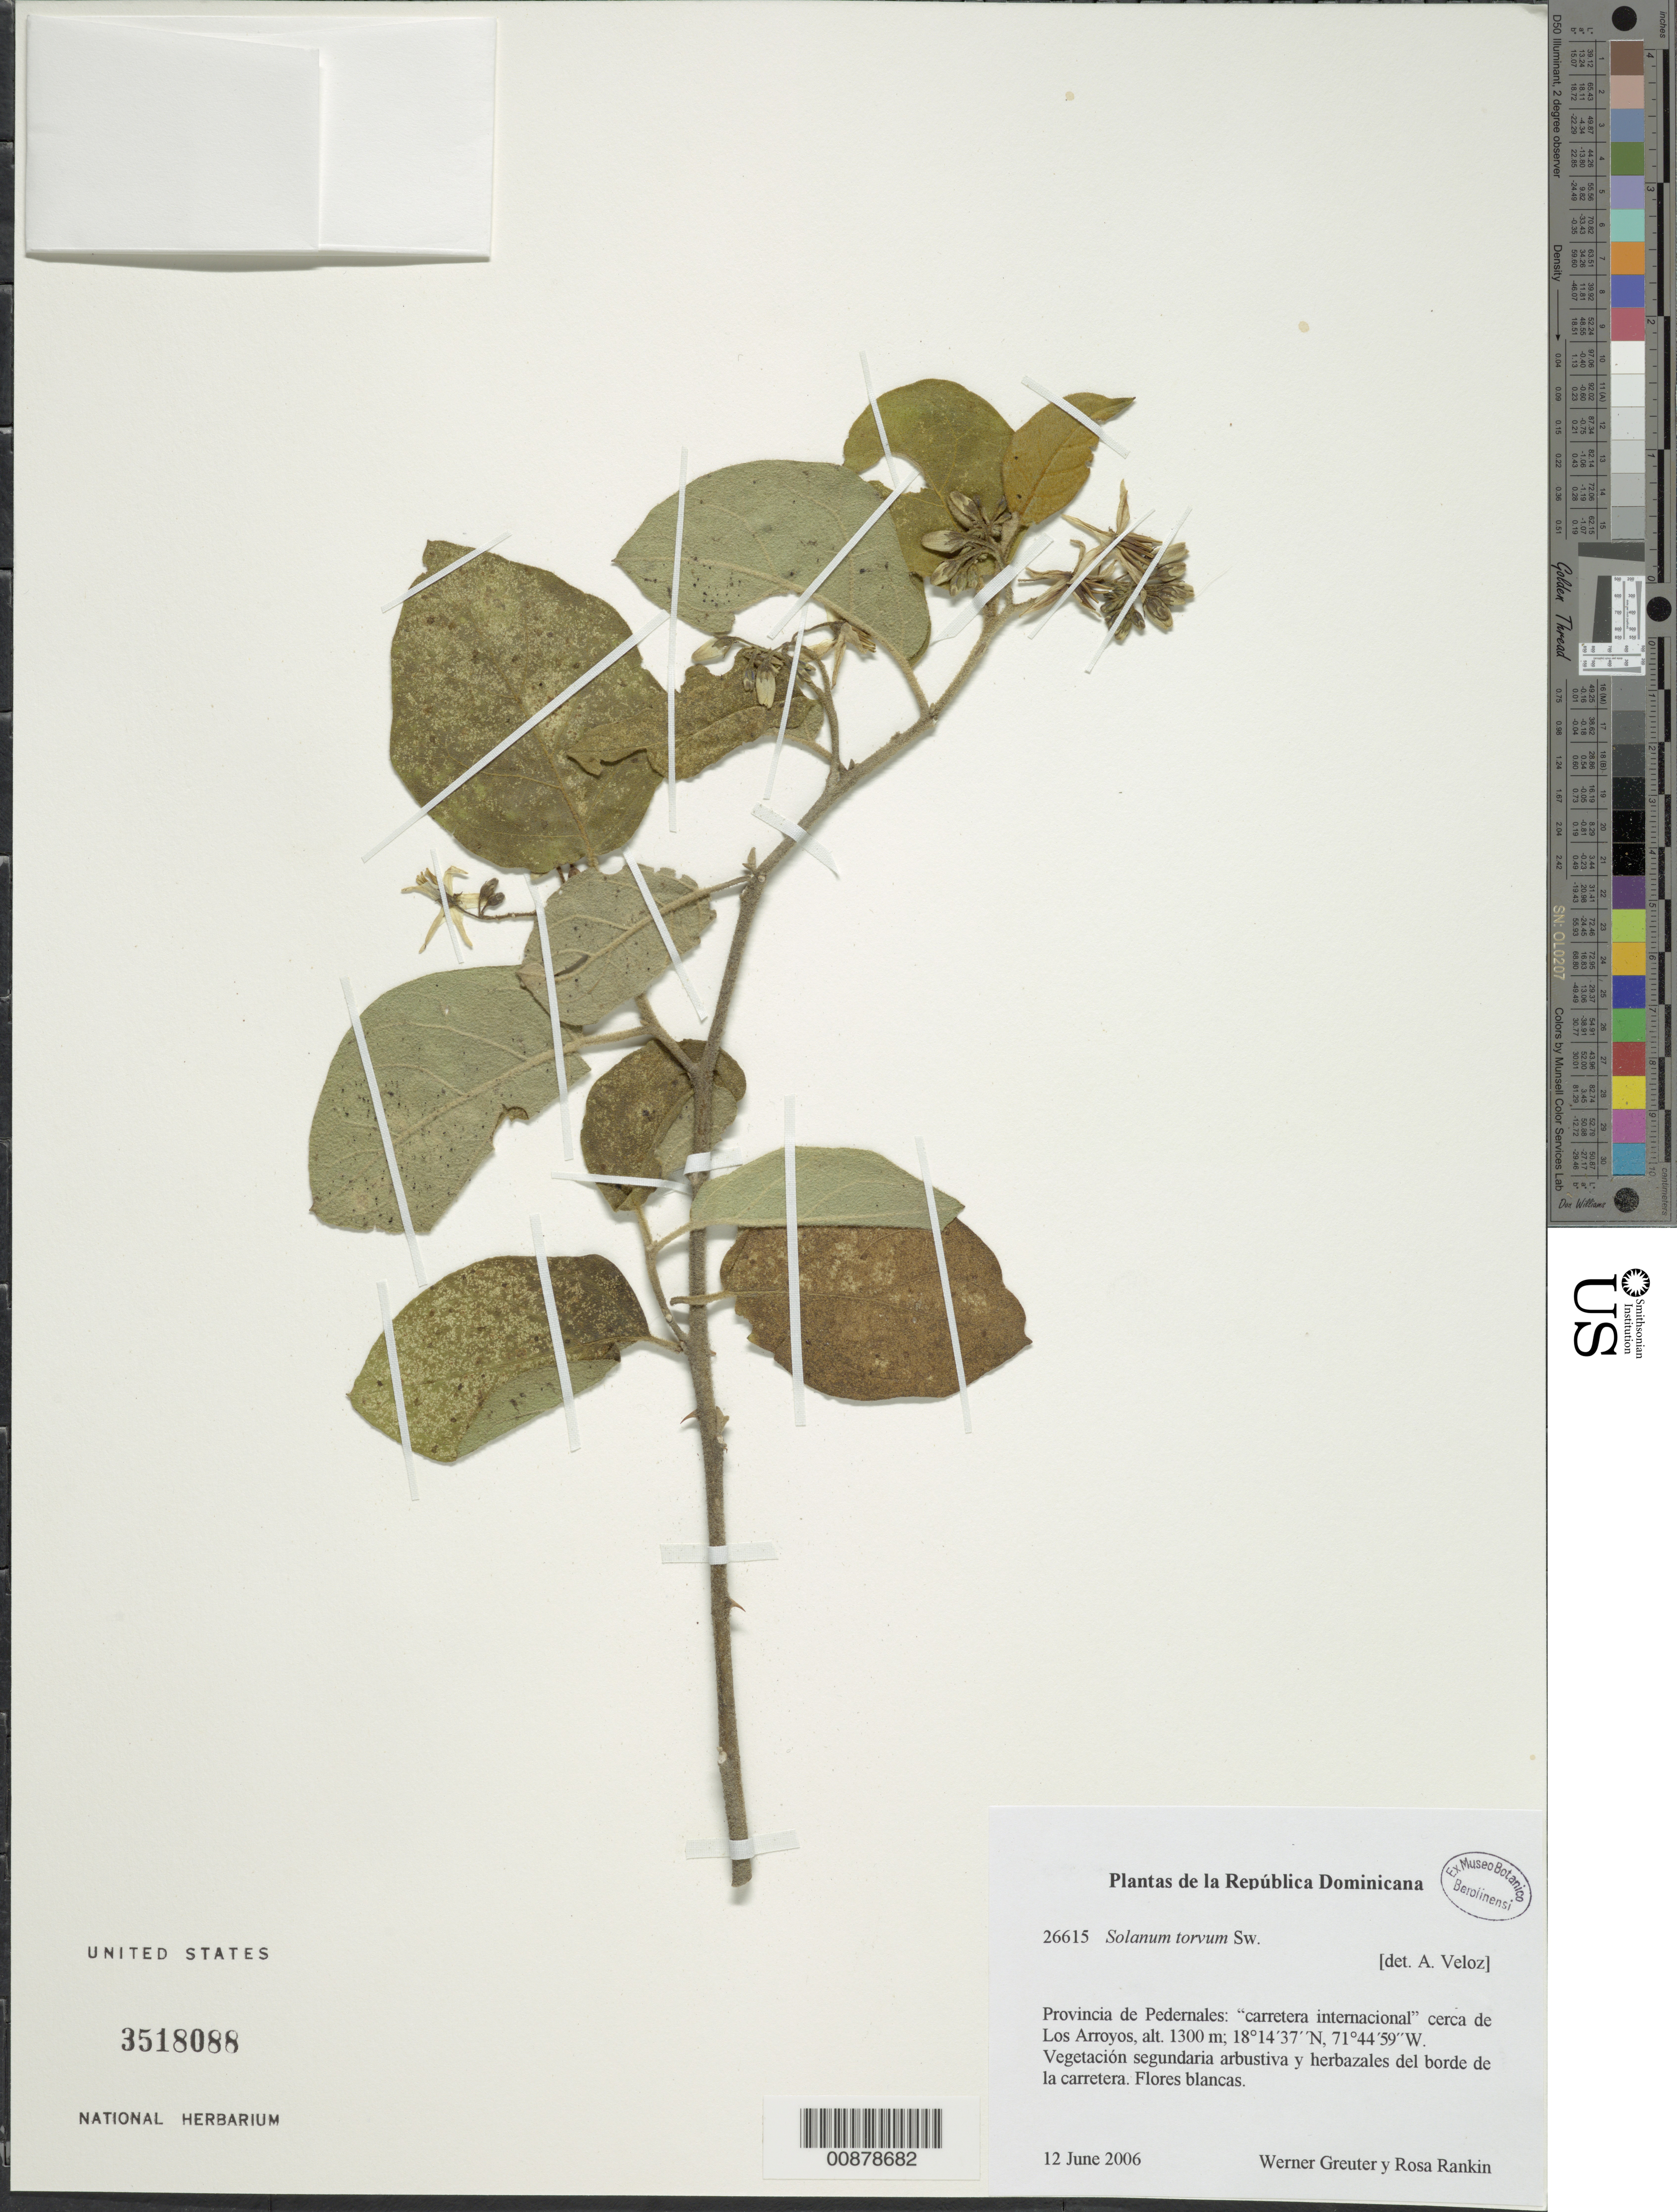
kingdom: Plantae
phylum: Tracheophyta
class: Magnoliopsida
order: Solanales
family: Solanaceae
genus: Solanum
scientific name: Solanum torvum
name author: Sw.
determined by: Veloz, A.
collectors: W. Greuter & R. Rankin Rodriguez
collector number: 26615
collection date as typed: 12 Jun 2006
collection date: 2006-06-12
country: Dominican Republic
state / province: Pedernales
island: Hispaniola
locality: "Carretera internacional" cerca de Los Arroyos.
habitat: Vegetación segundaria arbustiva y herbazales del borde de la carretera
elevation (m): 1300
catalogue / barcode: US 3518088